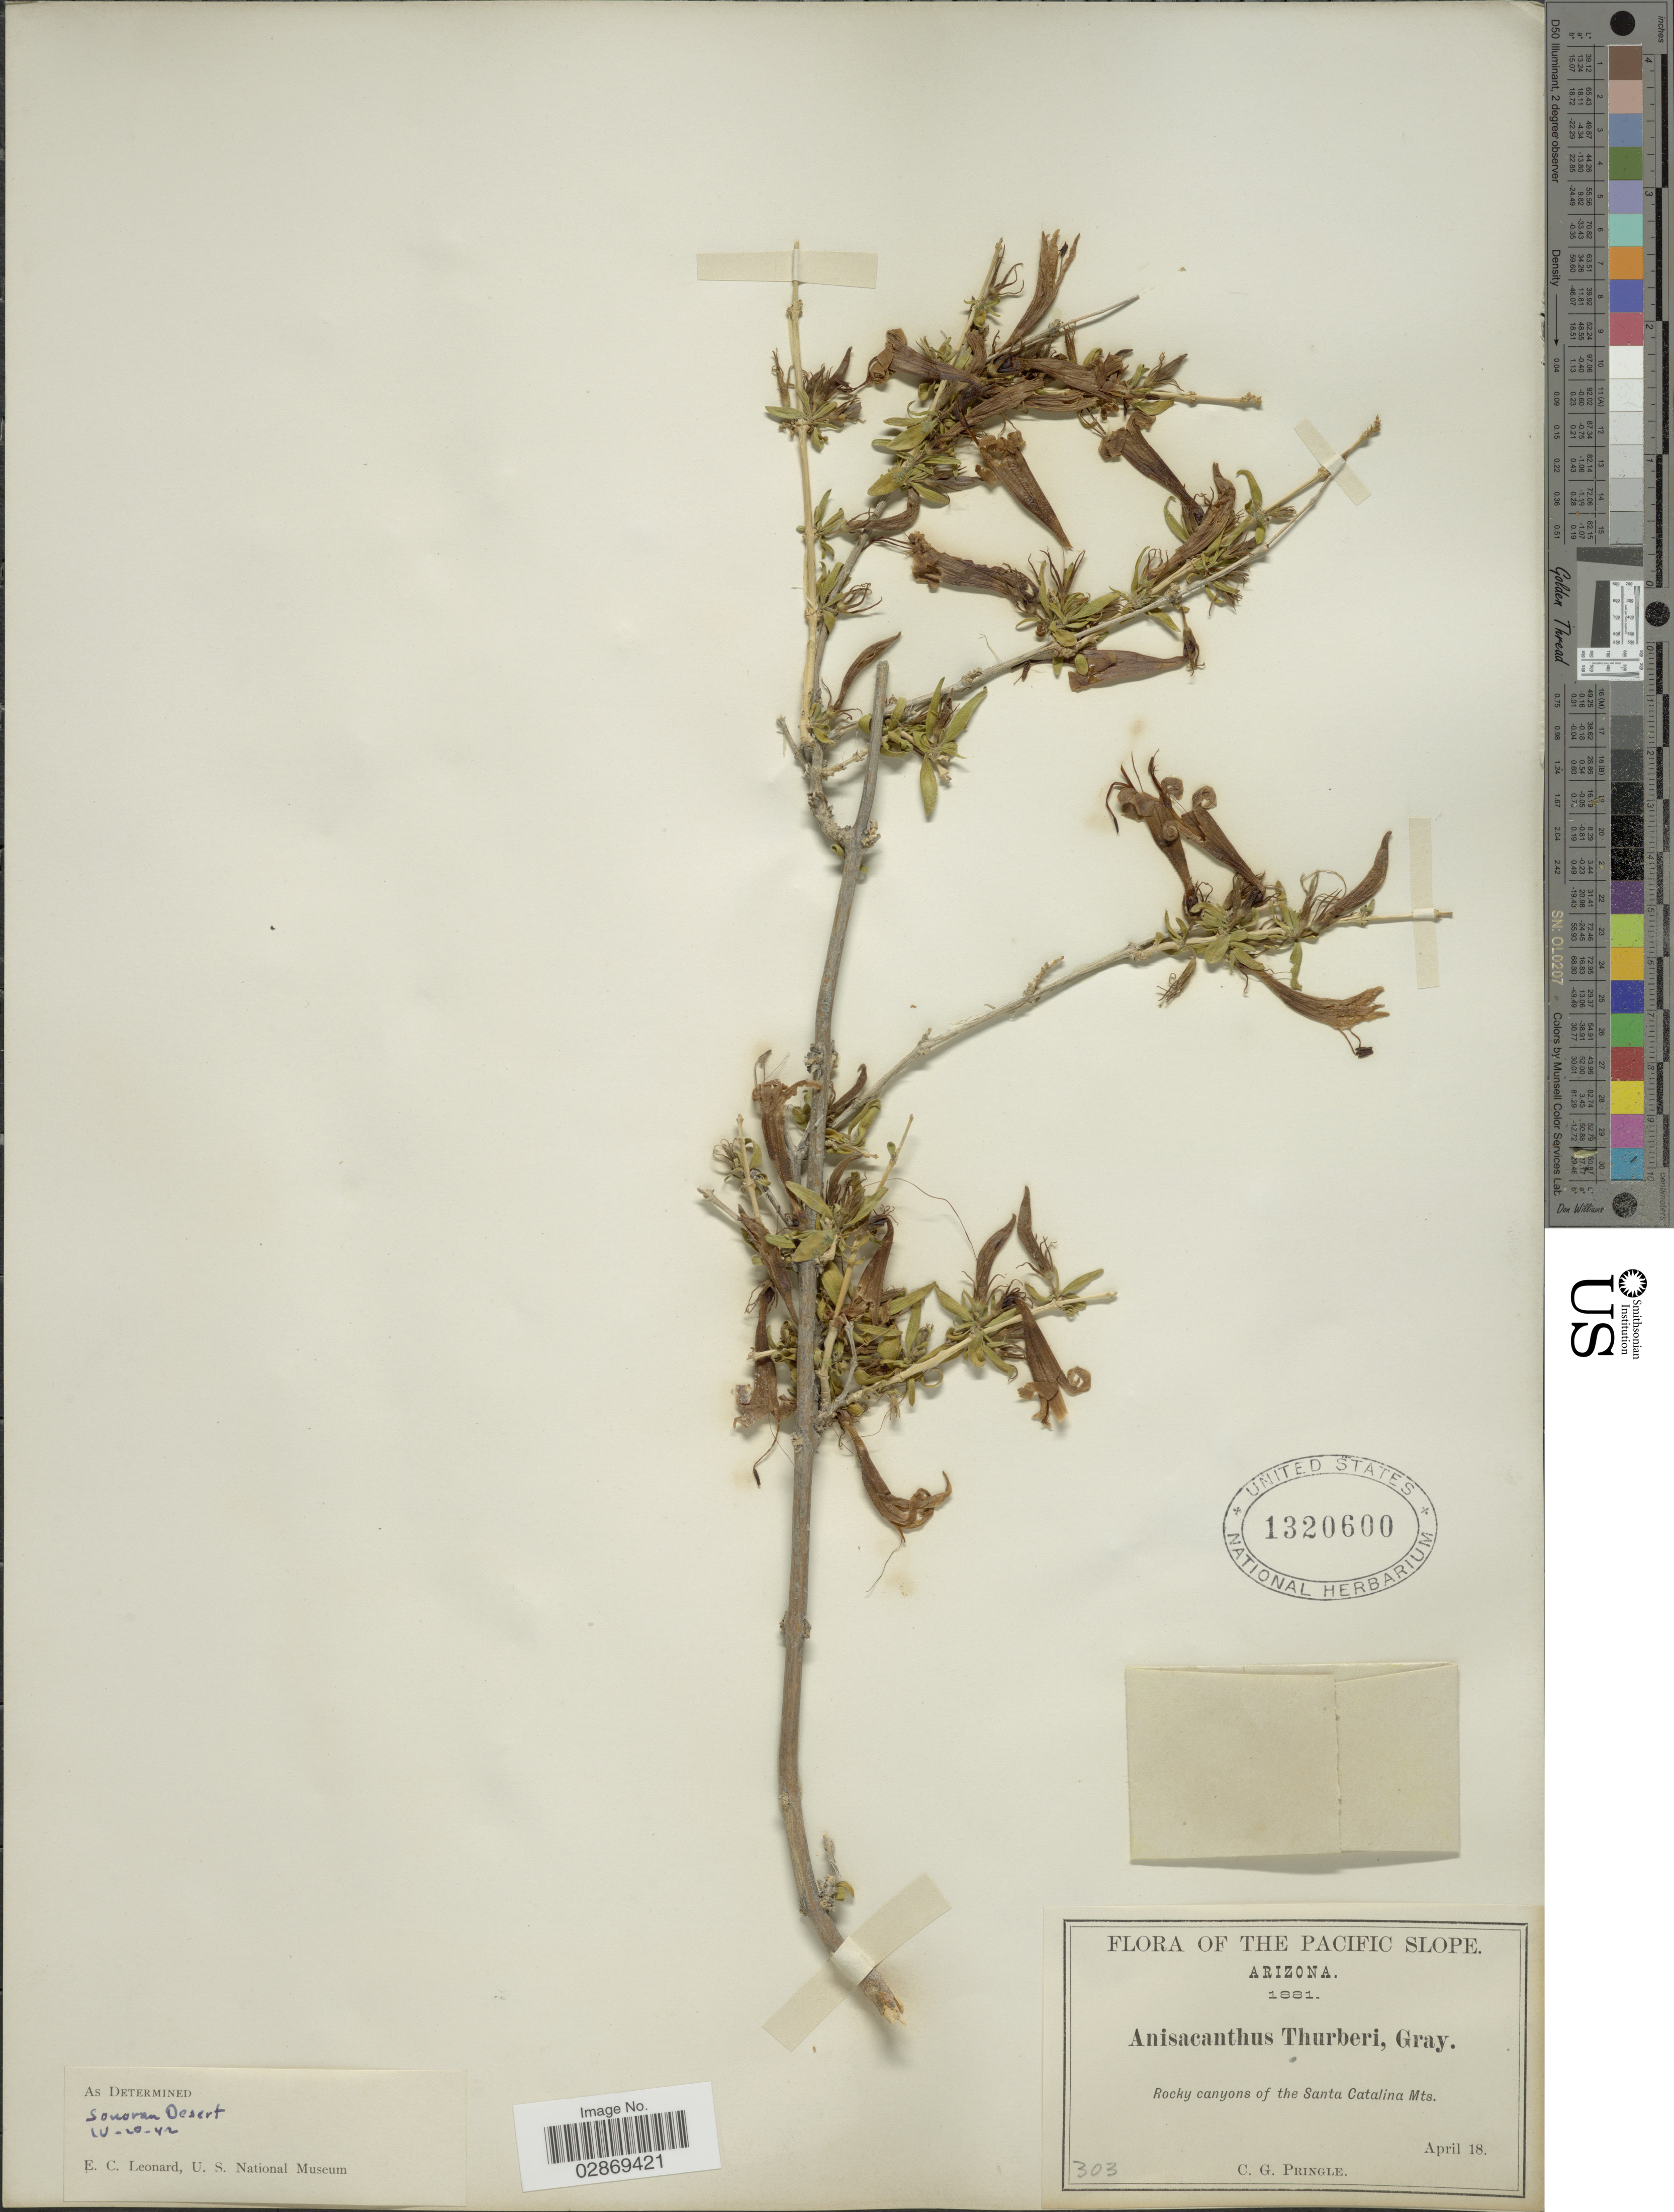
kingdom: Plantae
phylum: Tracheophyta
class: Magnoliopsida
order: Lamiales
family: Acanthaceae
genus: Anisacanthus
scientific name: Anisacanthus thurberi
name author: (Torr.) A. Gray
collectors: C. G. Pringle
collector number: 303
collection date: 1881-04-18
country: United States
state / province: Arizona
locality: Rocky canyons of The Santa Catalina Mts., The Pacific Slope.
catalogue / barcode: US 1320600